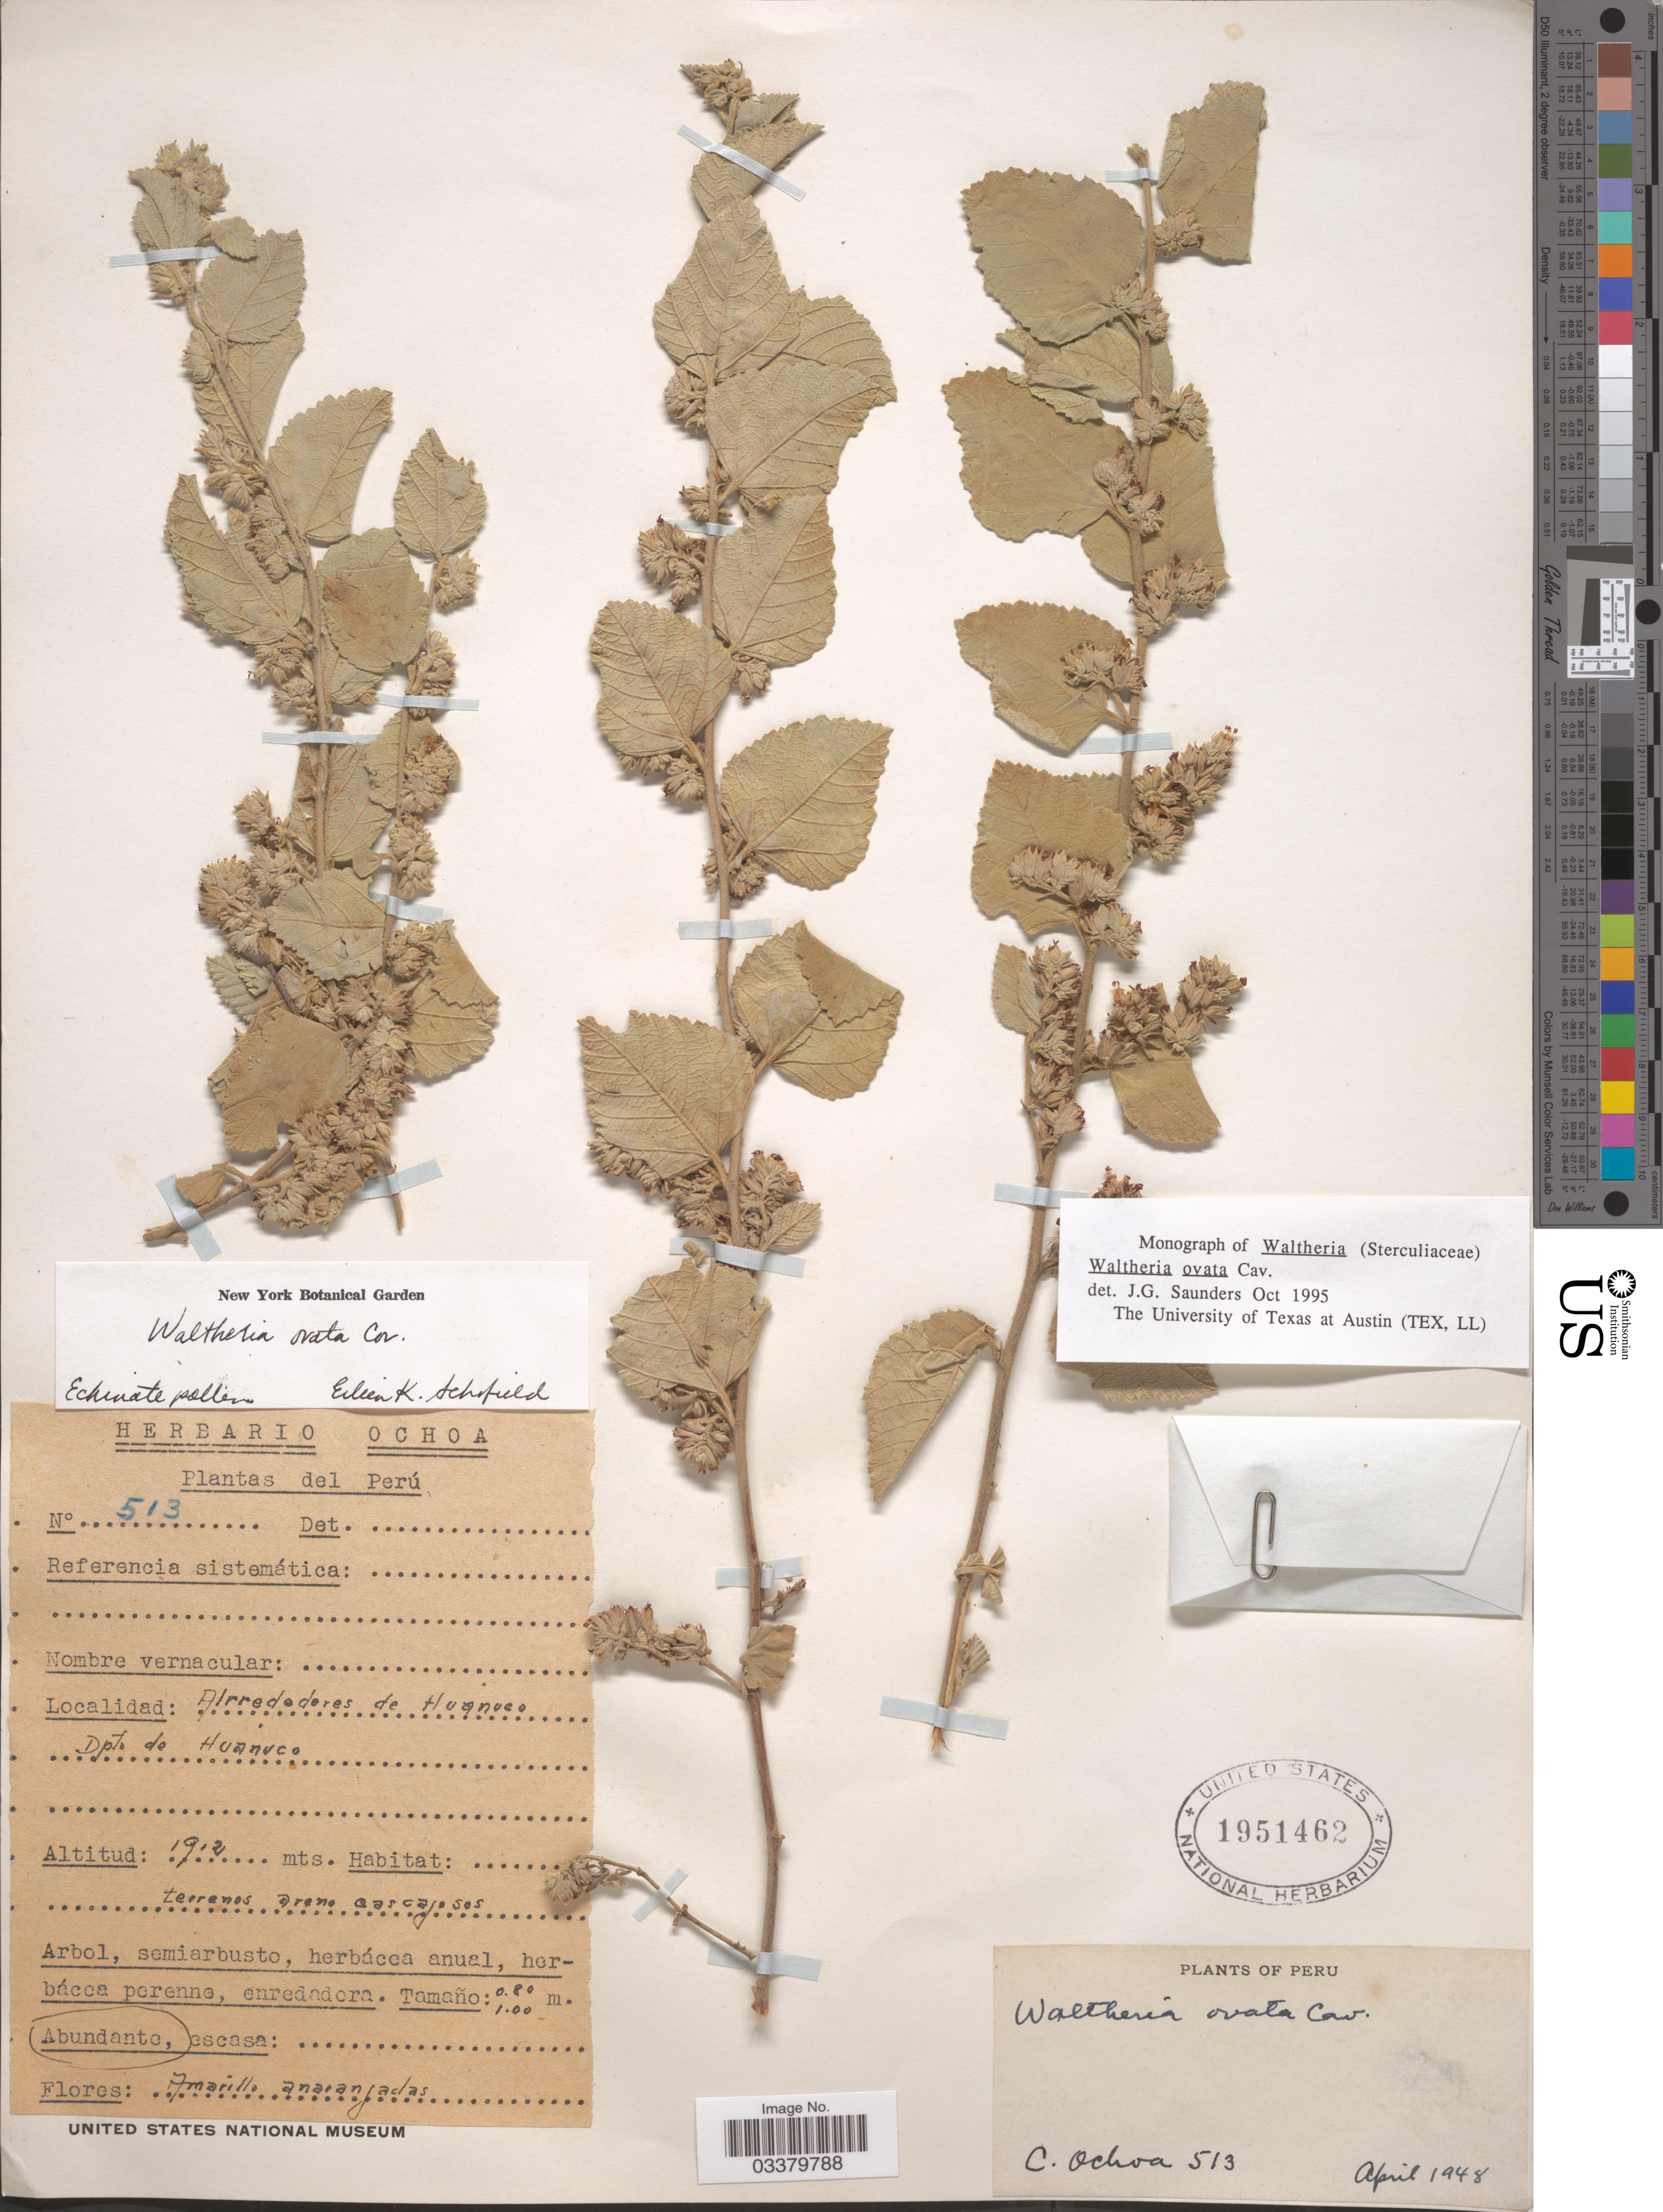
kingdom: Plantae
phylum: Tracheophyta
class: Magnoliopsida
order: Malvales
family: Malvaceae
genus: Waltheria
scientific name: Waltheria ovata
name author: Cav.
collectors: C. Ochoa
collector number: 513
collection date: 1948-04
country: Peru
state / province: Huánuco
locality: Alrrededores de Huanuco. Dpto. de Huanuco.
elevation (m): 1912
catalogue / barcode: US 1951462